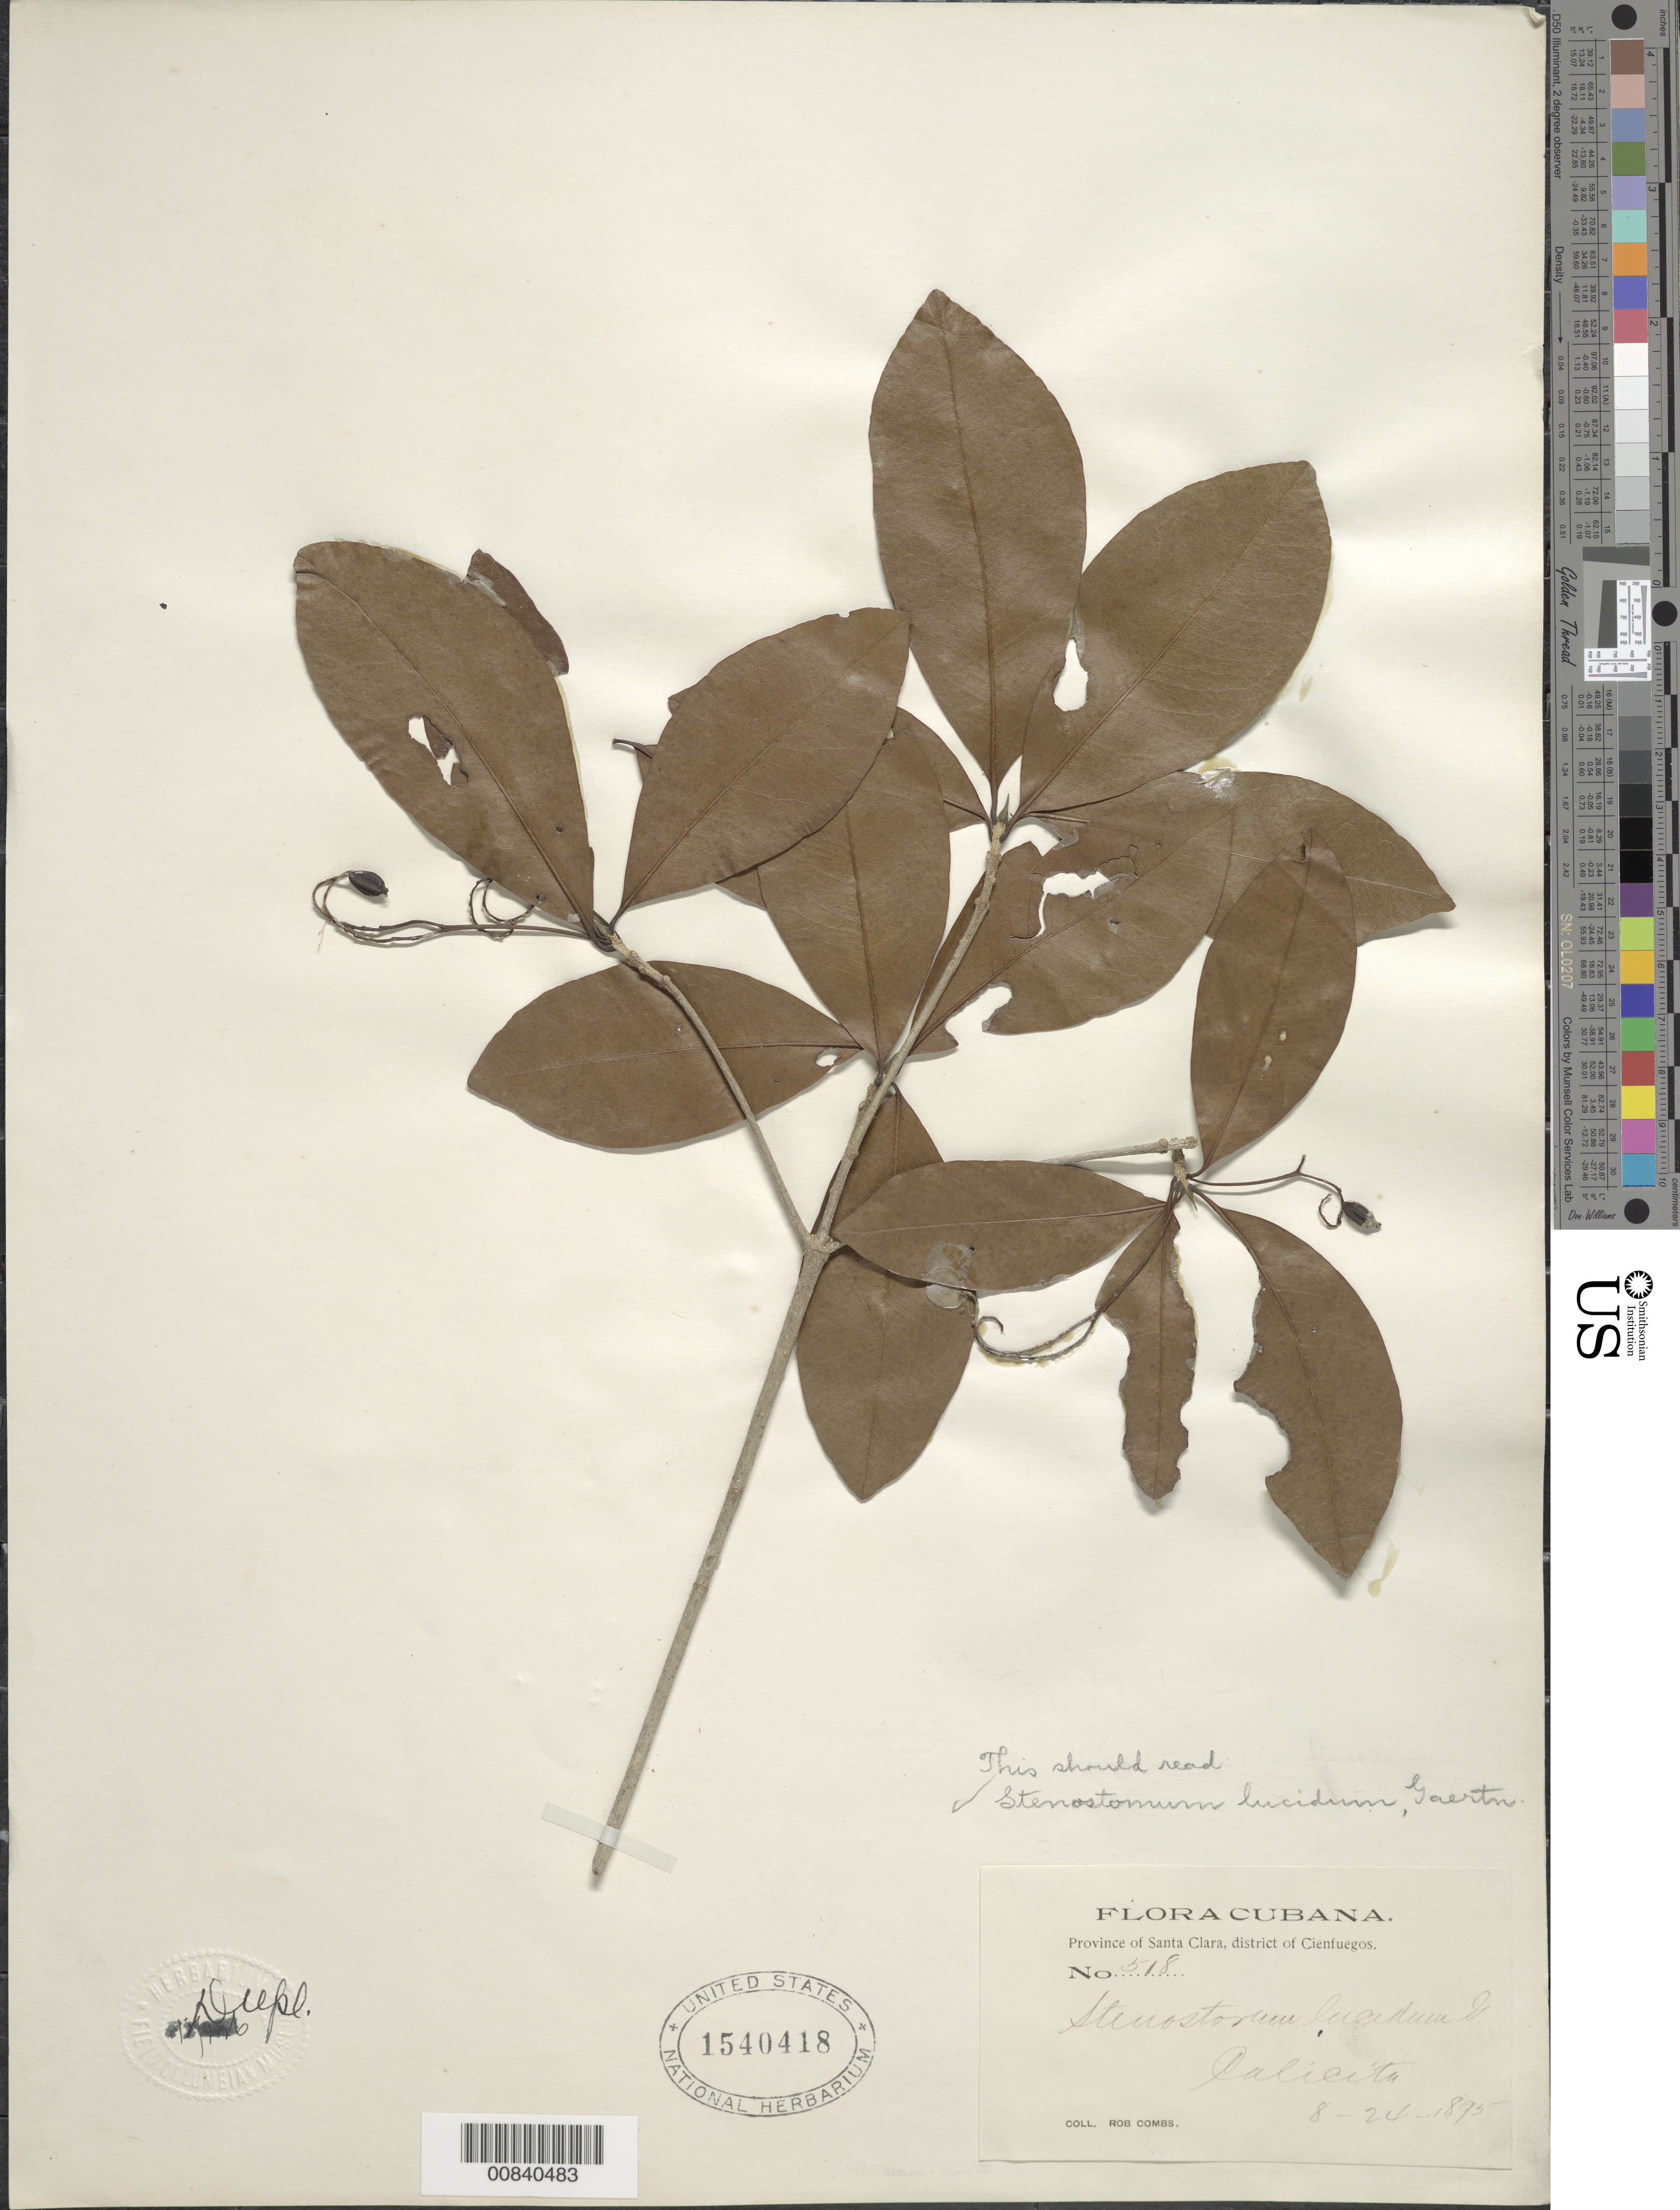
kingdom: Plantae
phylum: Tracheophyta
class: Magnoliopsida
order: Gentianales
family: Rubiaceae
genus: Stenostomum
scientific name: Stenostomum lucidum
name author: (Sw.) C.F. Gaertn.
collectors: R. Combs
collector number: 518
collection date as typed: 24 Aug 1895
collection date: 1895-08-24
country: Cuba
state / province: Las Villas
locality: District of Cienfuegos. Calicita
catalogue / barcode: US 1540418